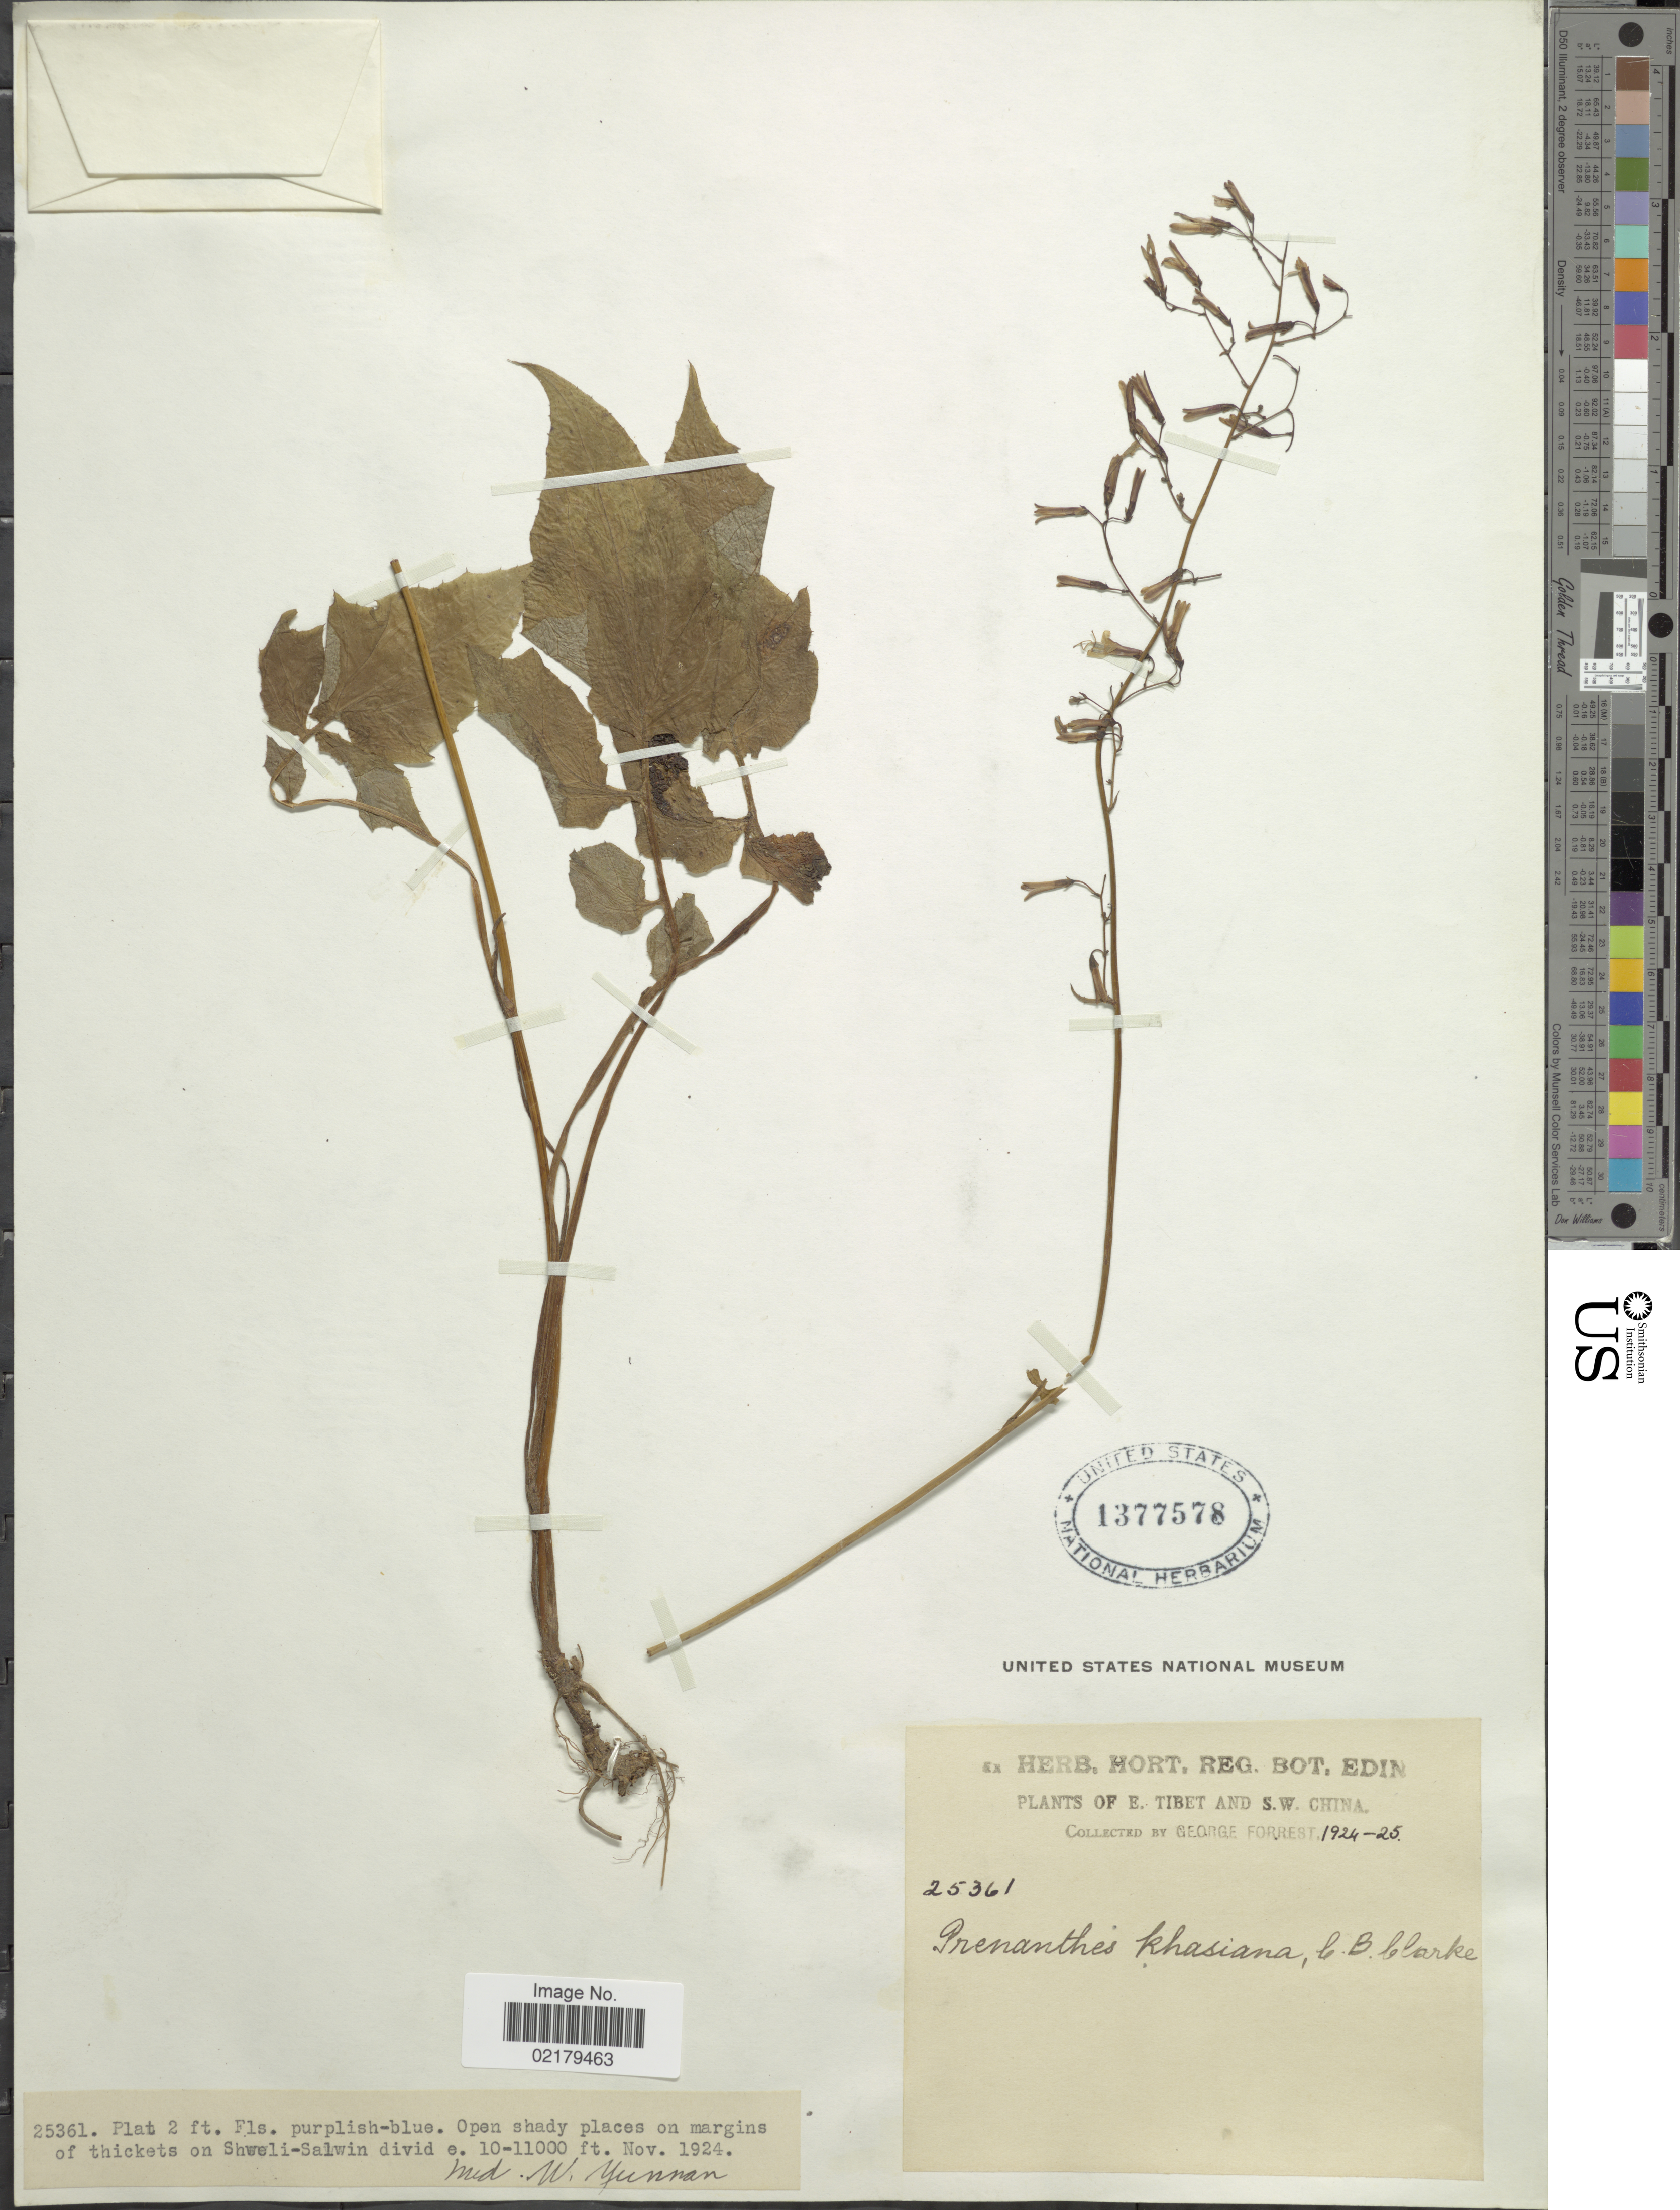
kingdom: Plantae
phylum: Tracheophyta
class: Magnoliopsida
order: Asterales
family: Asteraceae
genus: Prenanthes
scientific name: Prenanthes khasiana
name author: C.B. Clarke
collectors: G. Forrest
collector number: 25361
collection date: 1924-11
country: China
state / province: Yunnan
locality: E. Tibet and S.W. China, Open shady places on margins of thickets on Shweli-Salwin divide, Mid. W. Yunnan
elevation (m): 3048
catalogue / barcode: US 1377578